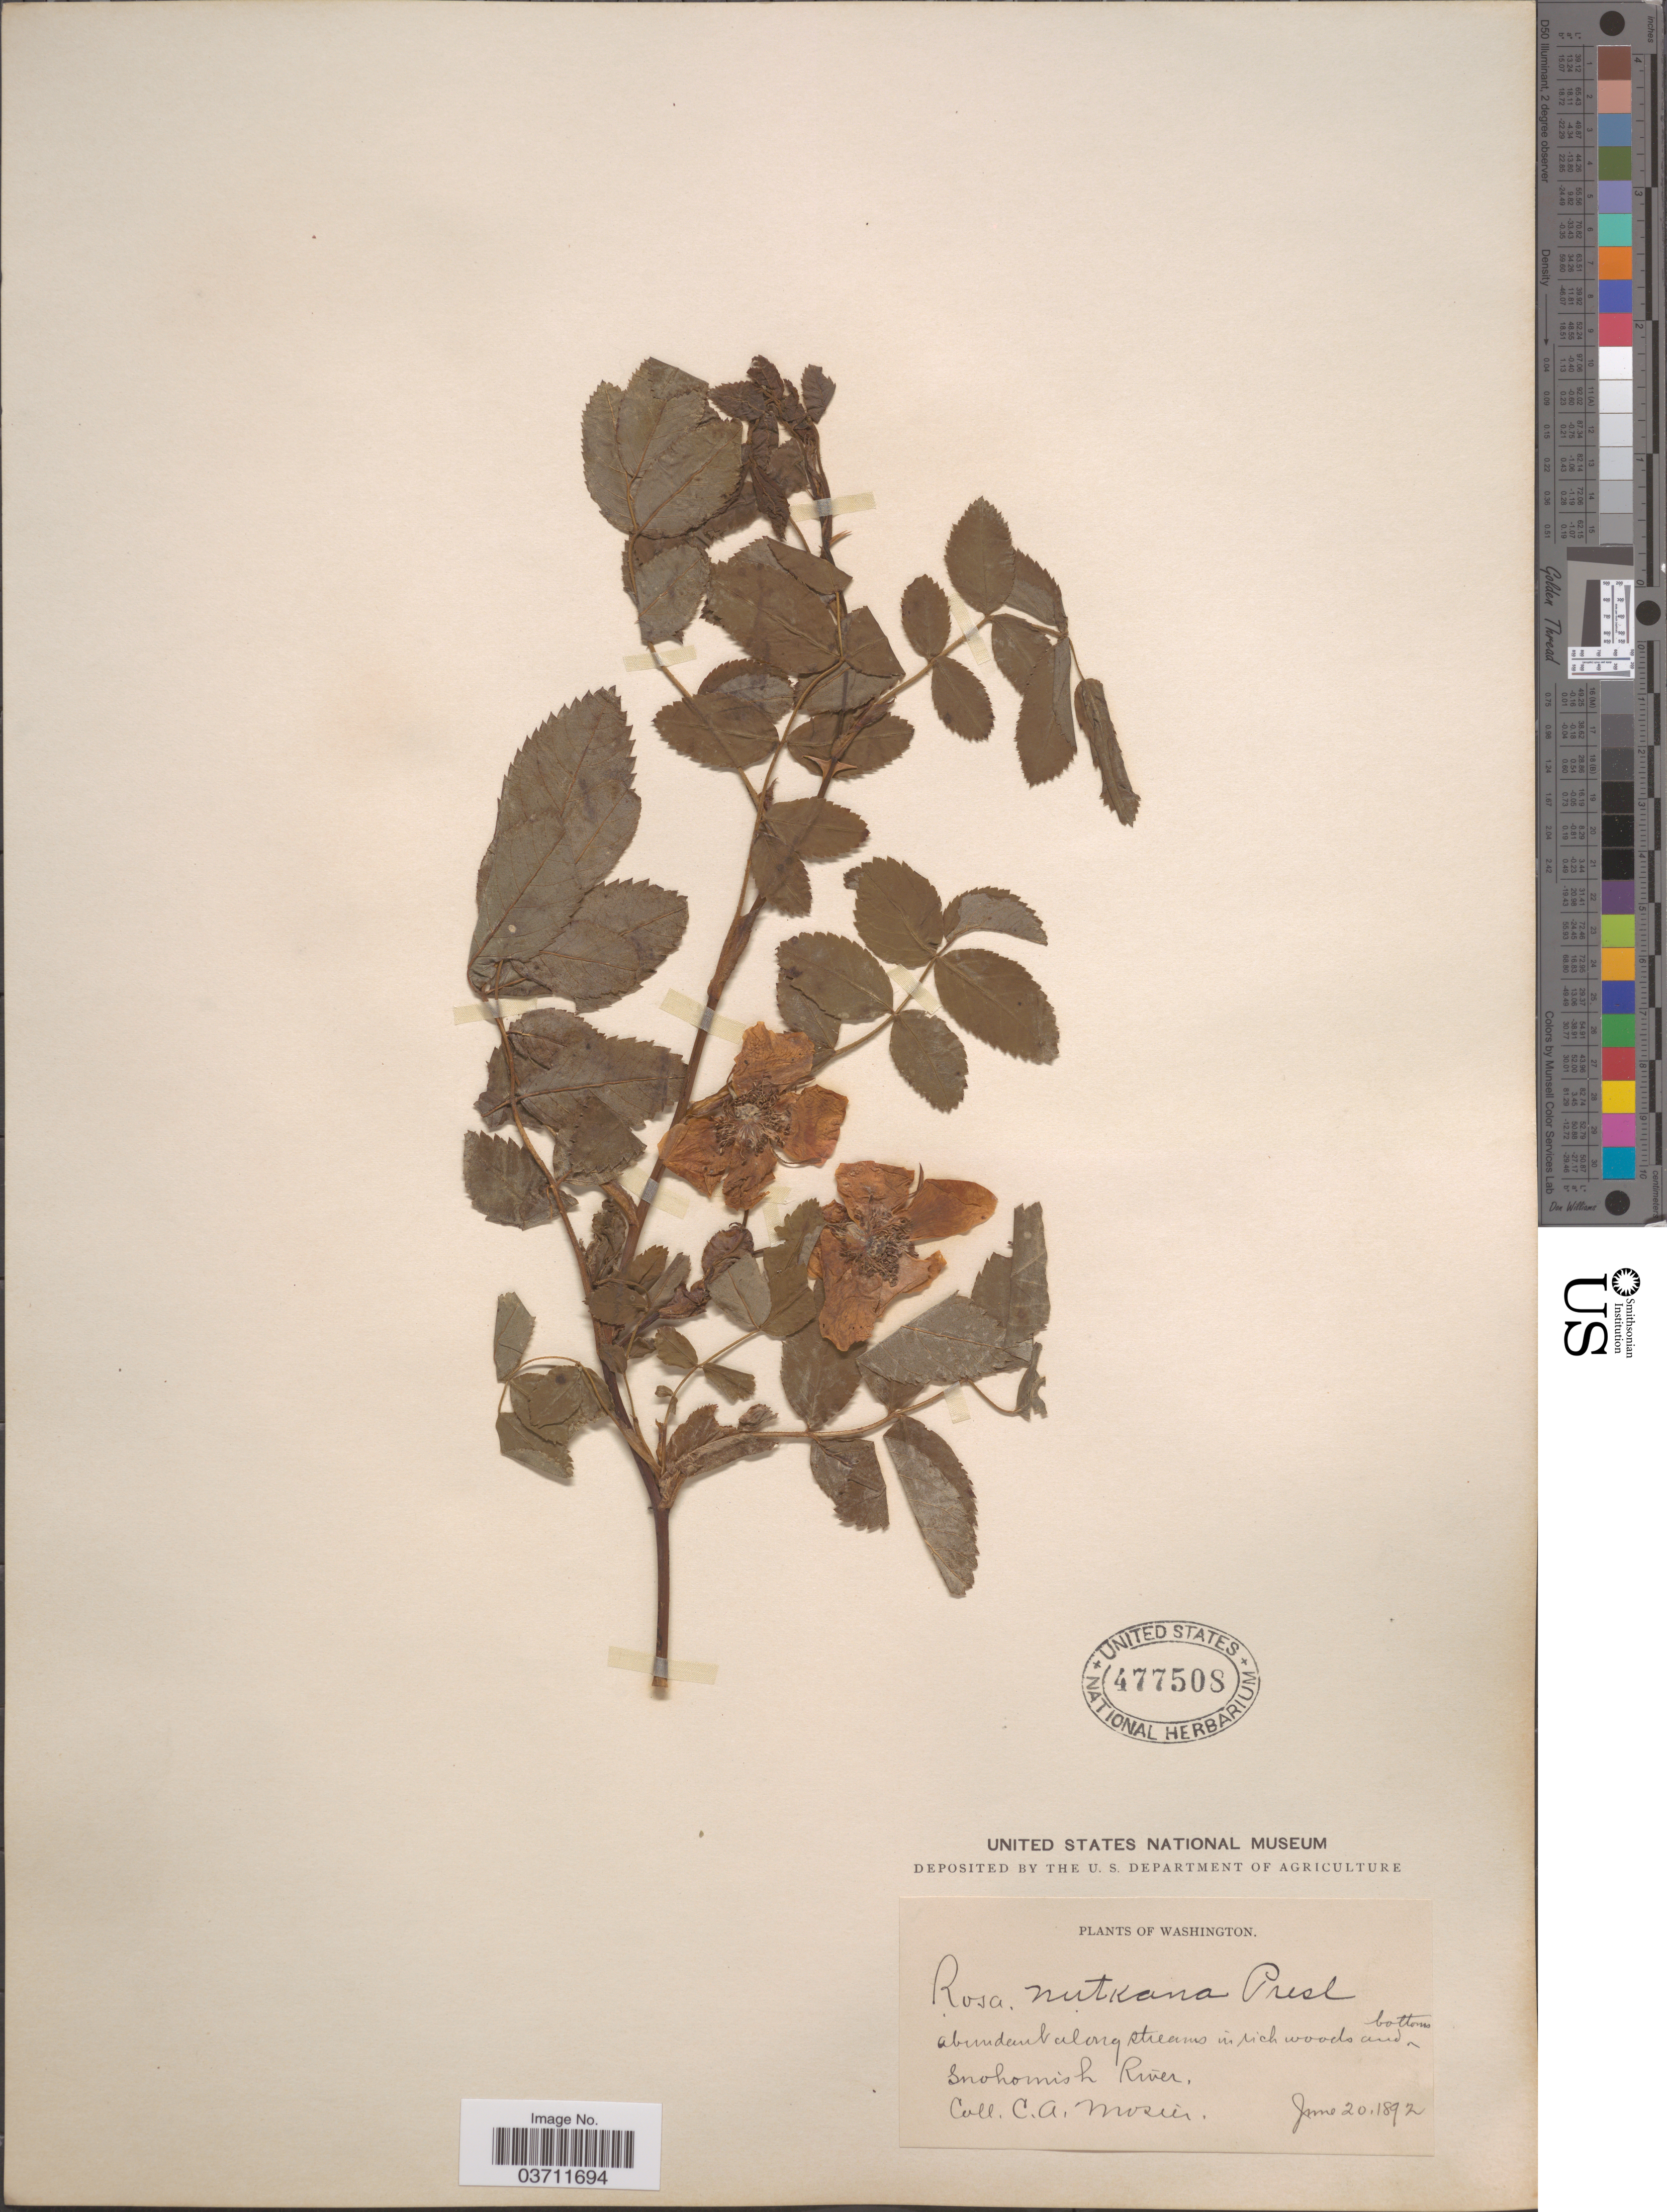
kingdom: Plantae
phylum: Tracheophyta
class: Magnoliopsida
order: Rosales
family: Rosaceae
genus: Rosa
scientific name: Rosa nutkana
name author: C. Presl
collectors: C. A. Mosier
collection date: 1892-06-20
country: United States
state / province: Washington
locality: Snohomish River.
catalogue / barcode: US 477508